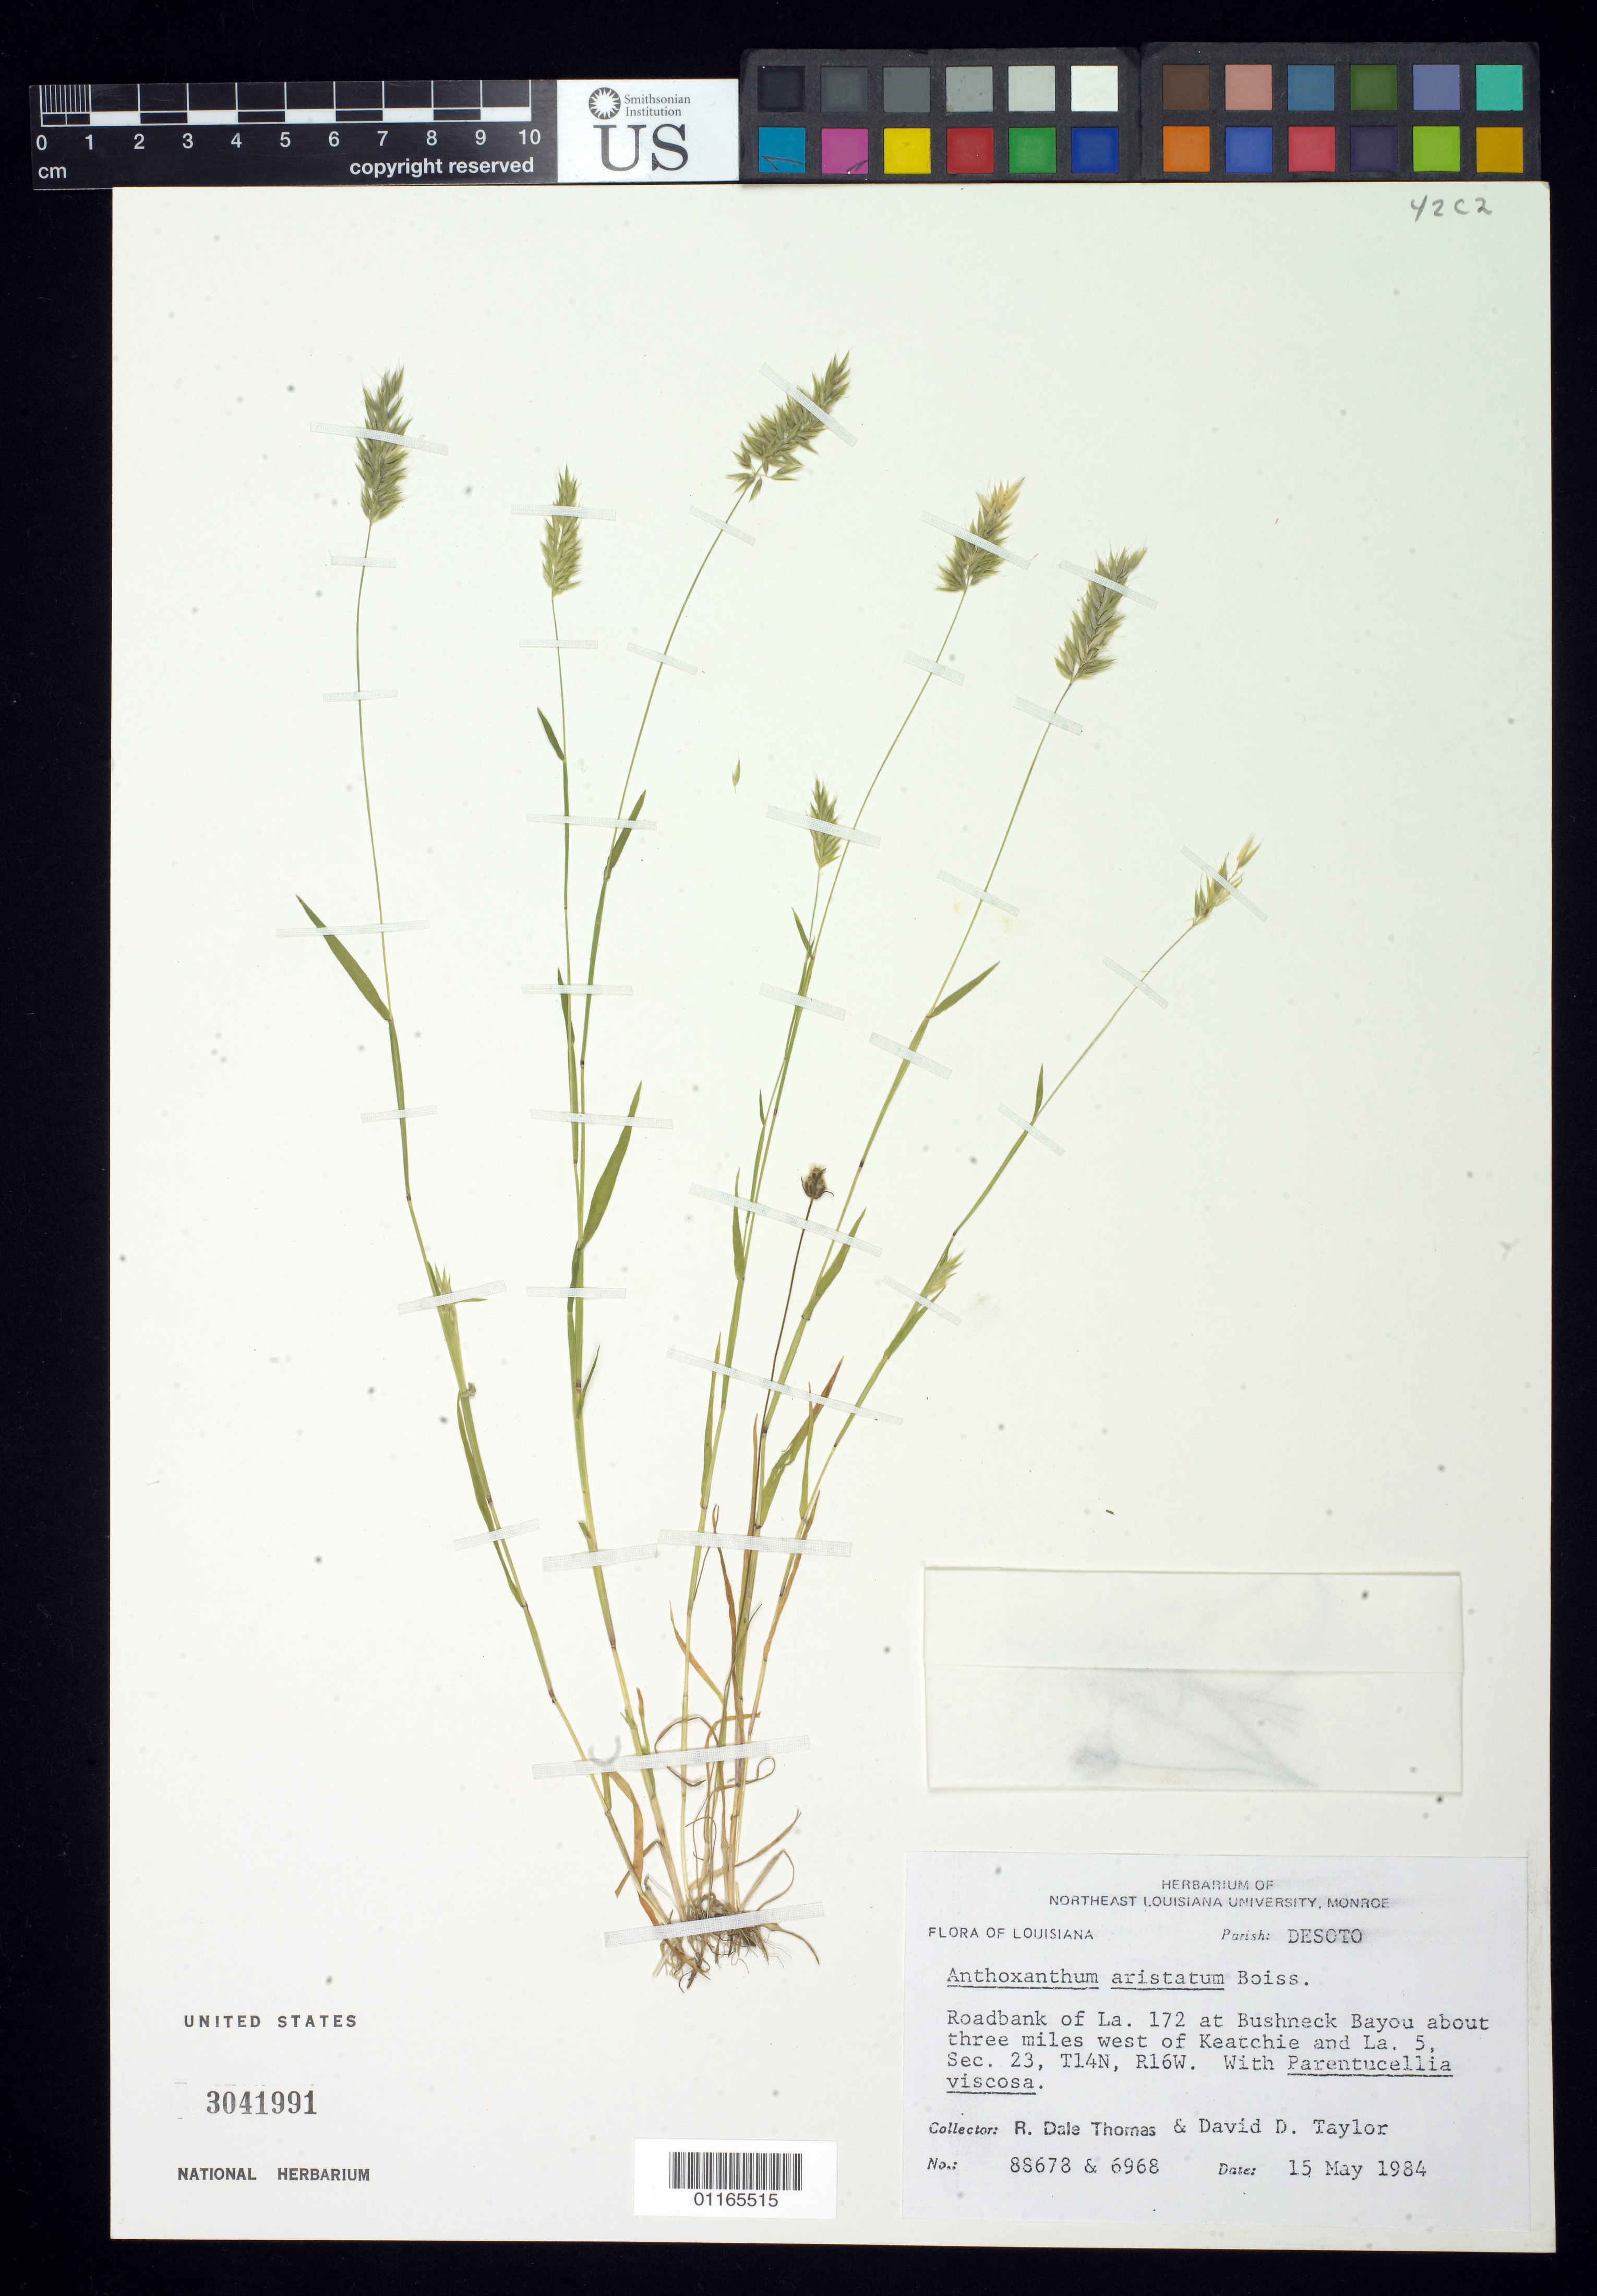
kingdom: Plantae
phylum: Tracheophyta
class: Liliopsida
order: Poales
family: Poaceae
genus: Anthoxanthum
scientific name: Anthoxanthum aristatum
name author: Boiss.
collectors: R. Thomas & D. Taylor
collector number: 88678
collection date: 1984-05-15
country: United States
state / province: Louisiana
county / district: Desoto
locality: Roadbank of La. 172 at Bushneck Bayou about three miles west of Keatchie and La. 5, Sec. 23, T14N, R16W.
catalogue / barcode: US 3041991